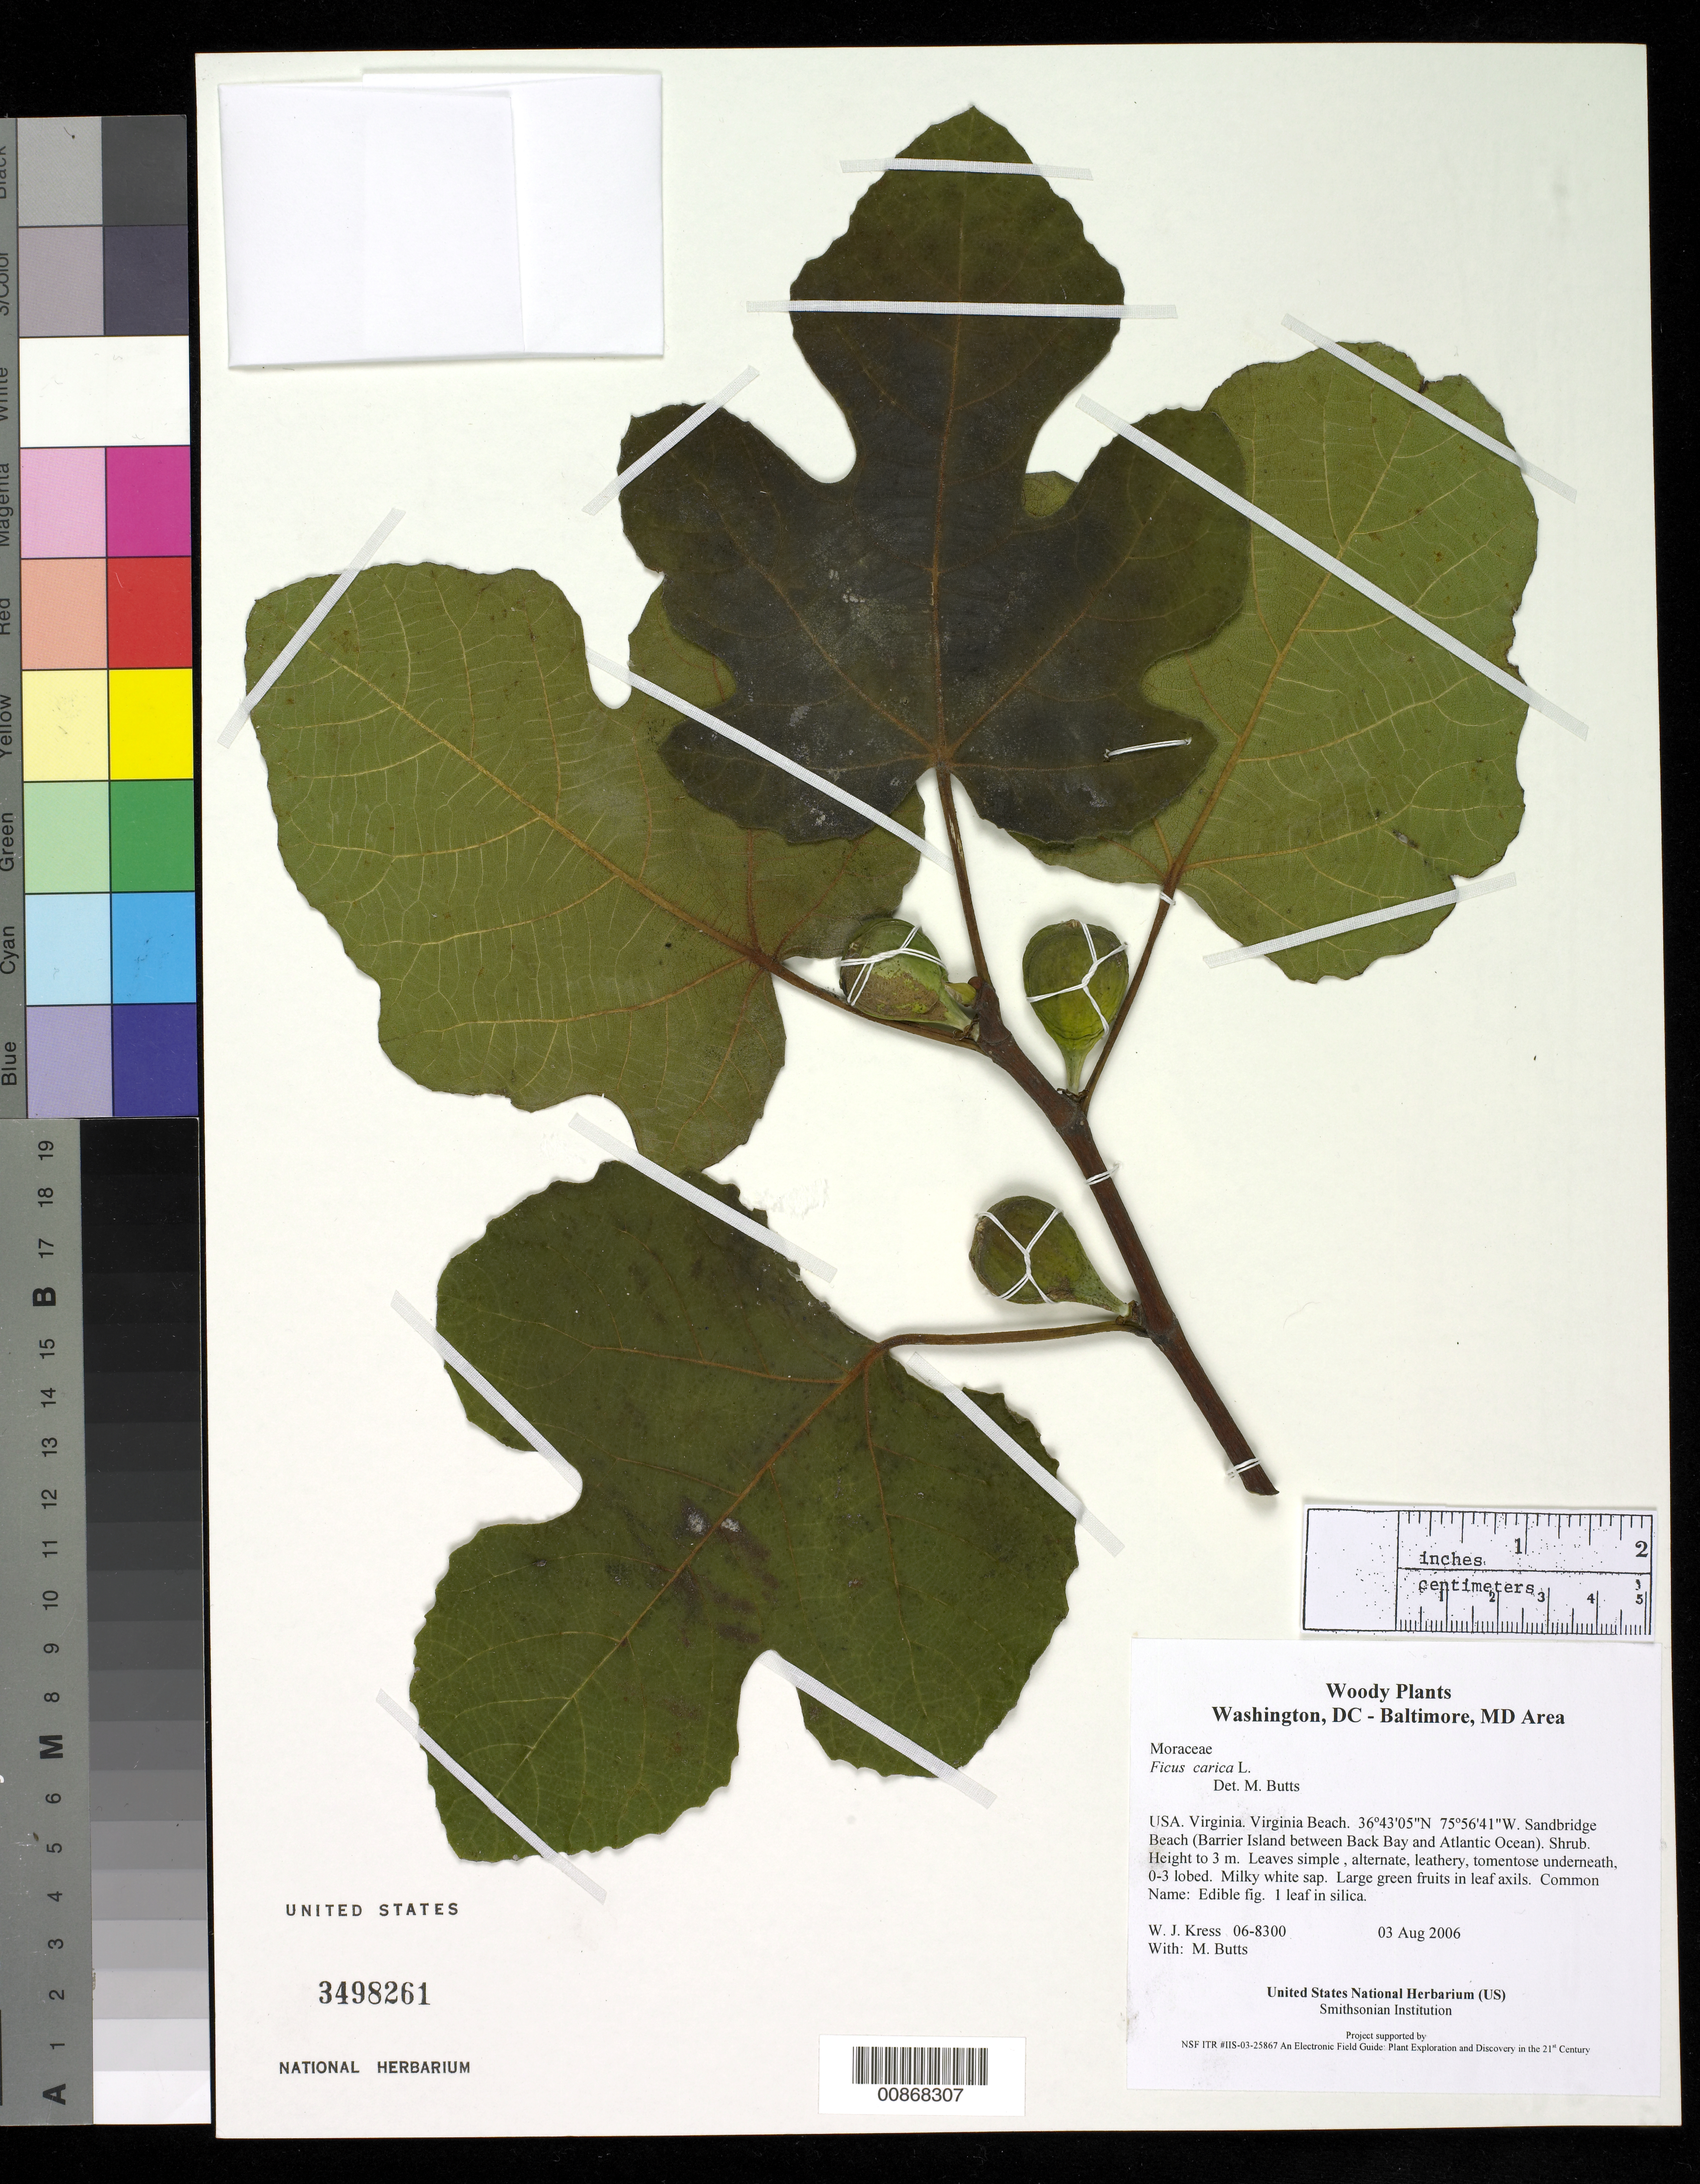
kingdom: Plantae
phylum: Tracheophyta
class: Magnoliopsida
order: Rosales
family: Moraceae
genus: Ficus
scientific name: Ficus carica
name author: L.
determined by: Butts, M. B.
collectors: W. J. Kress & M. B. Butts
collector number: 06-8300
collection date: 2006-08-03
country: United States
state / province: Virginia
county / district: City of Virginia Beach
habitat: Sandbridge Beach (Barrier Island between Back Bay and Atlantic Ocean).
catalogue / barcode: US 3498261